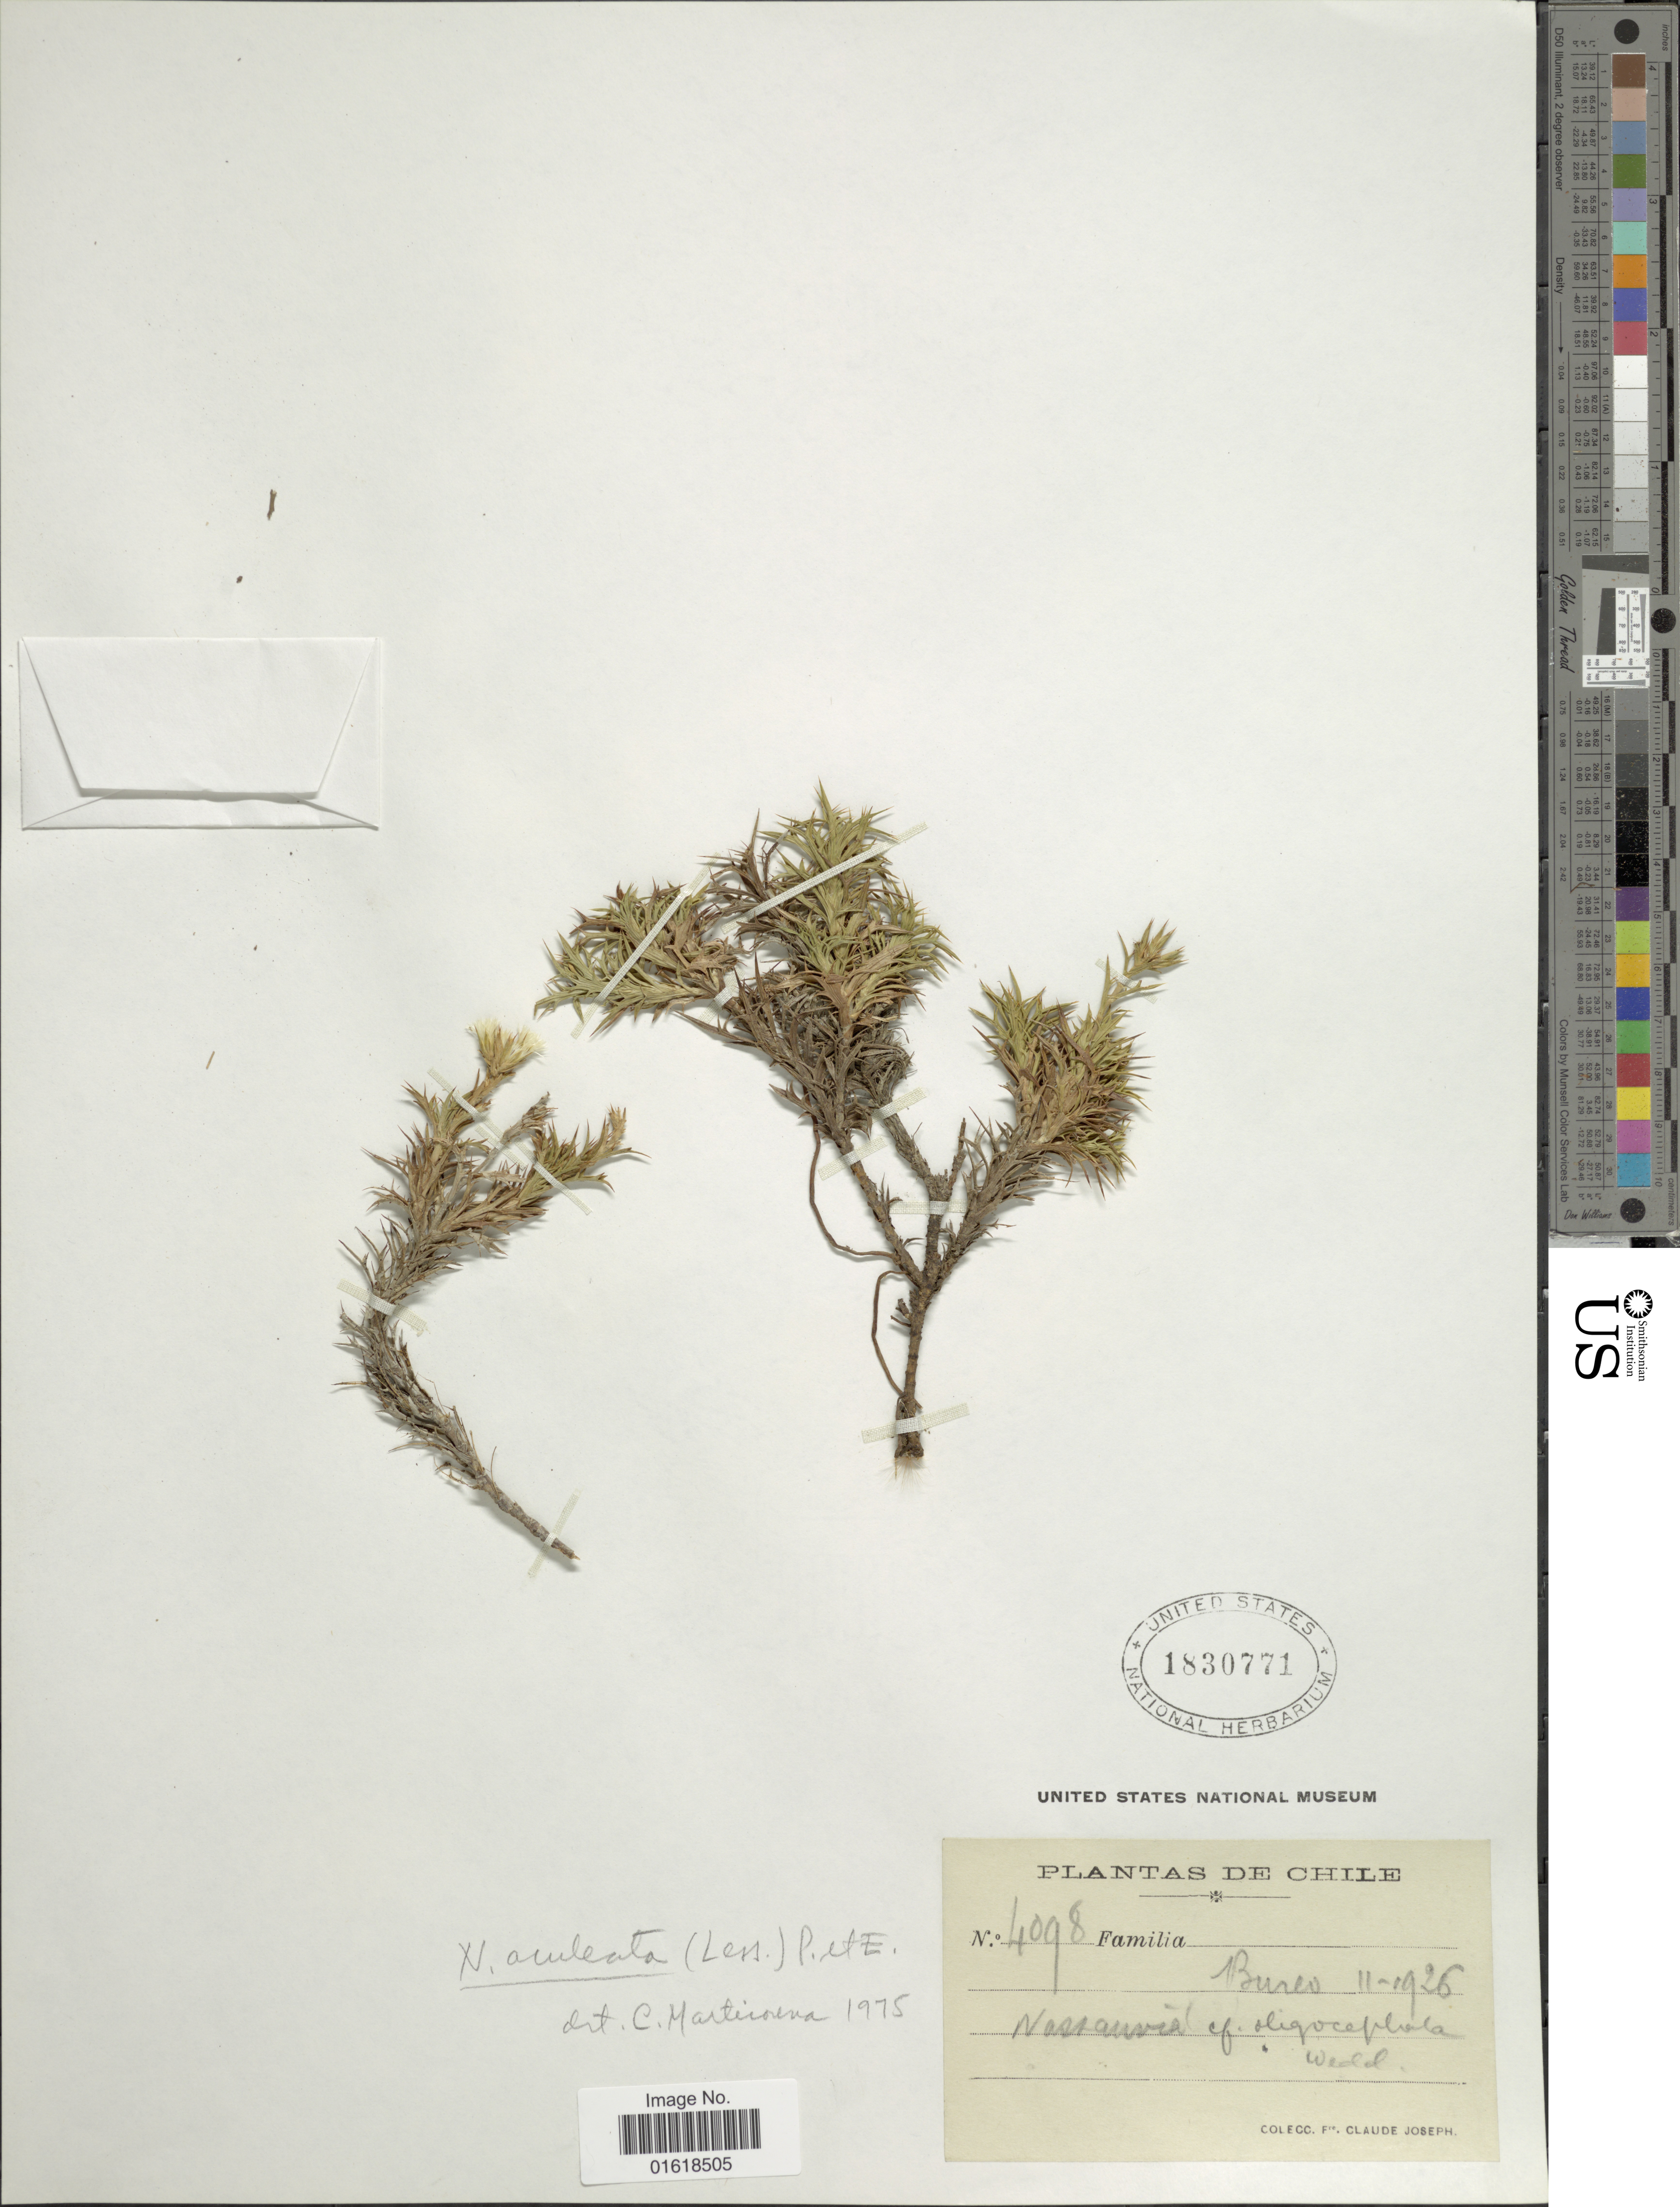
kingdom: Plantae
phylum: Tracheophyta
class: Magnoliopsida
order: Asterales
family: Asteraceae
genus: Nassauvia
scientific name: Nassauvia aculeata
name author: (Less.) Poepp. & Endl.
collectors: Bro. Claude-Joseph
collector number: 4098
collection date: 1926-11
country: Chile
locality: Bureo.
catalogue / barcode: US 1830771